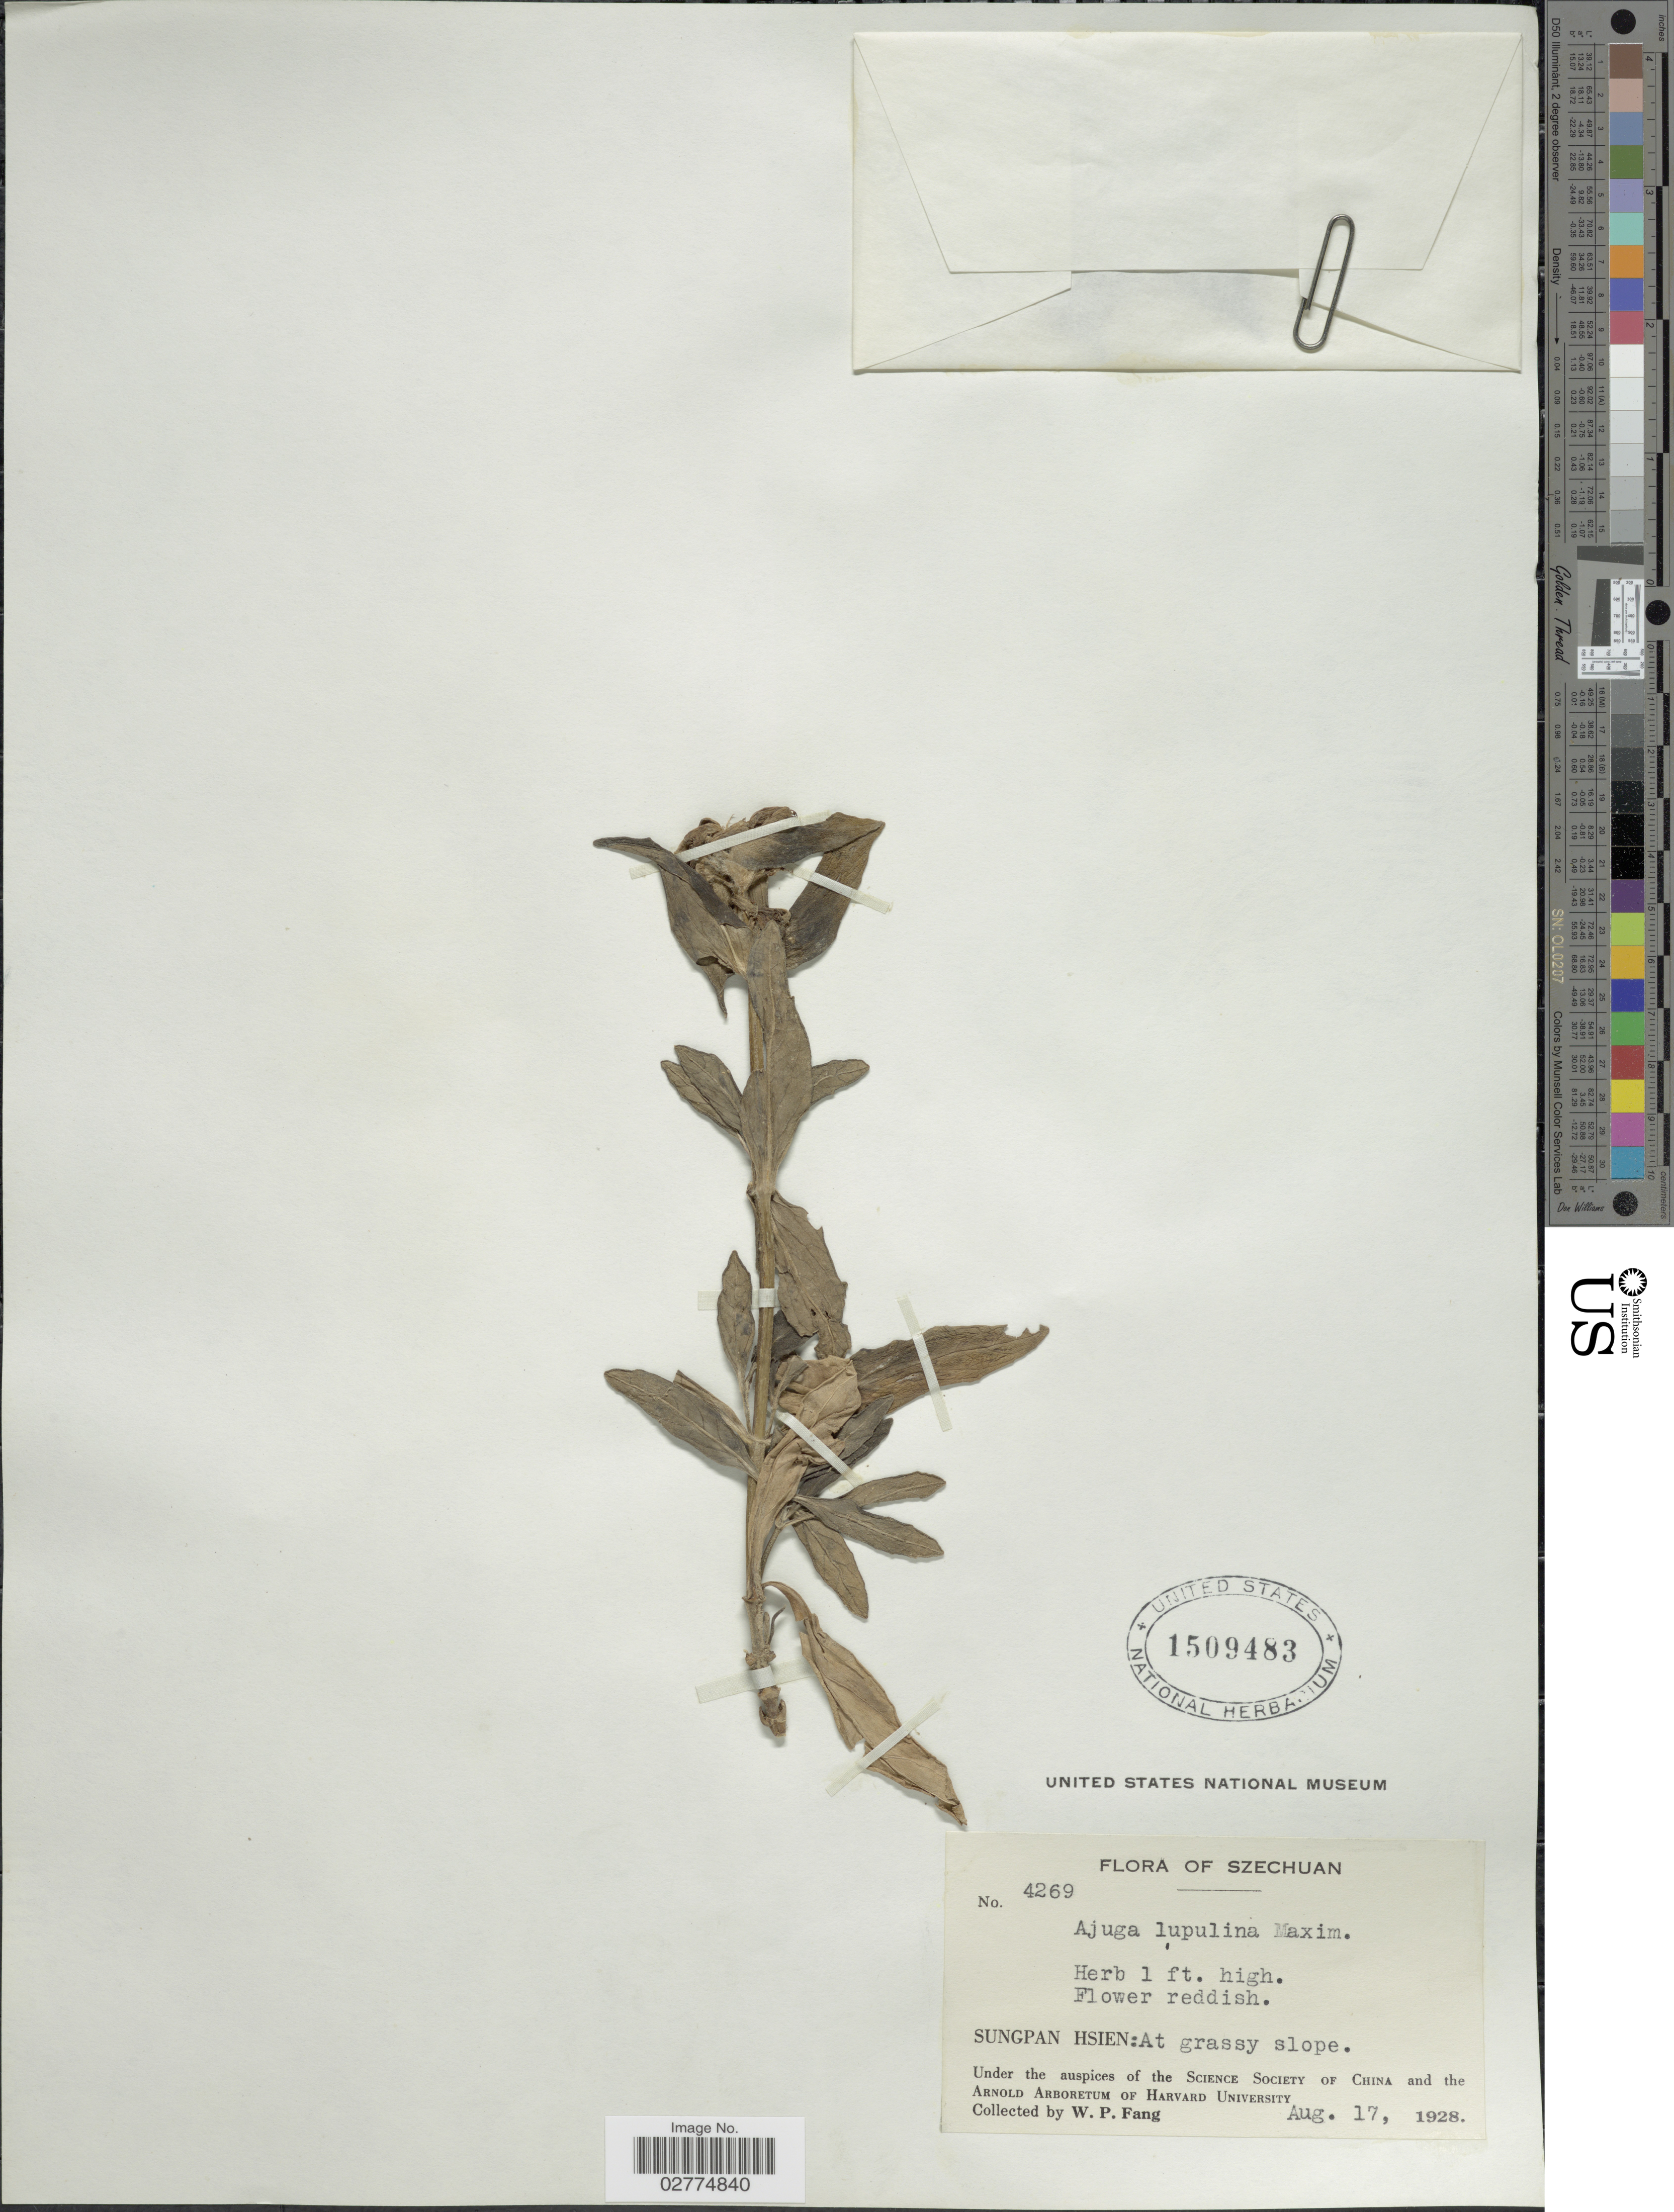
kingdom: Plantae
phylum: Tracheophyta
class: Magnoliopsida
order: Lamiales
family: Lamiaceae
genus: Ajuga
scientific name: Ajuga lupulina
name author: Maxim.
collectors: W. P. Fang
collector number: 4269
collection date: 1928-08-17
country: China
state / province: Sichuan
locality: Sungpan Hsien, at grassy slope.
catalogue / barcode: US 1509483